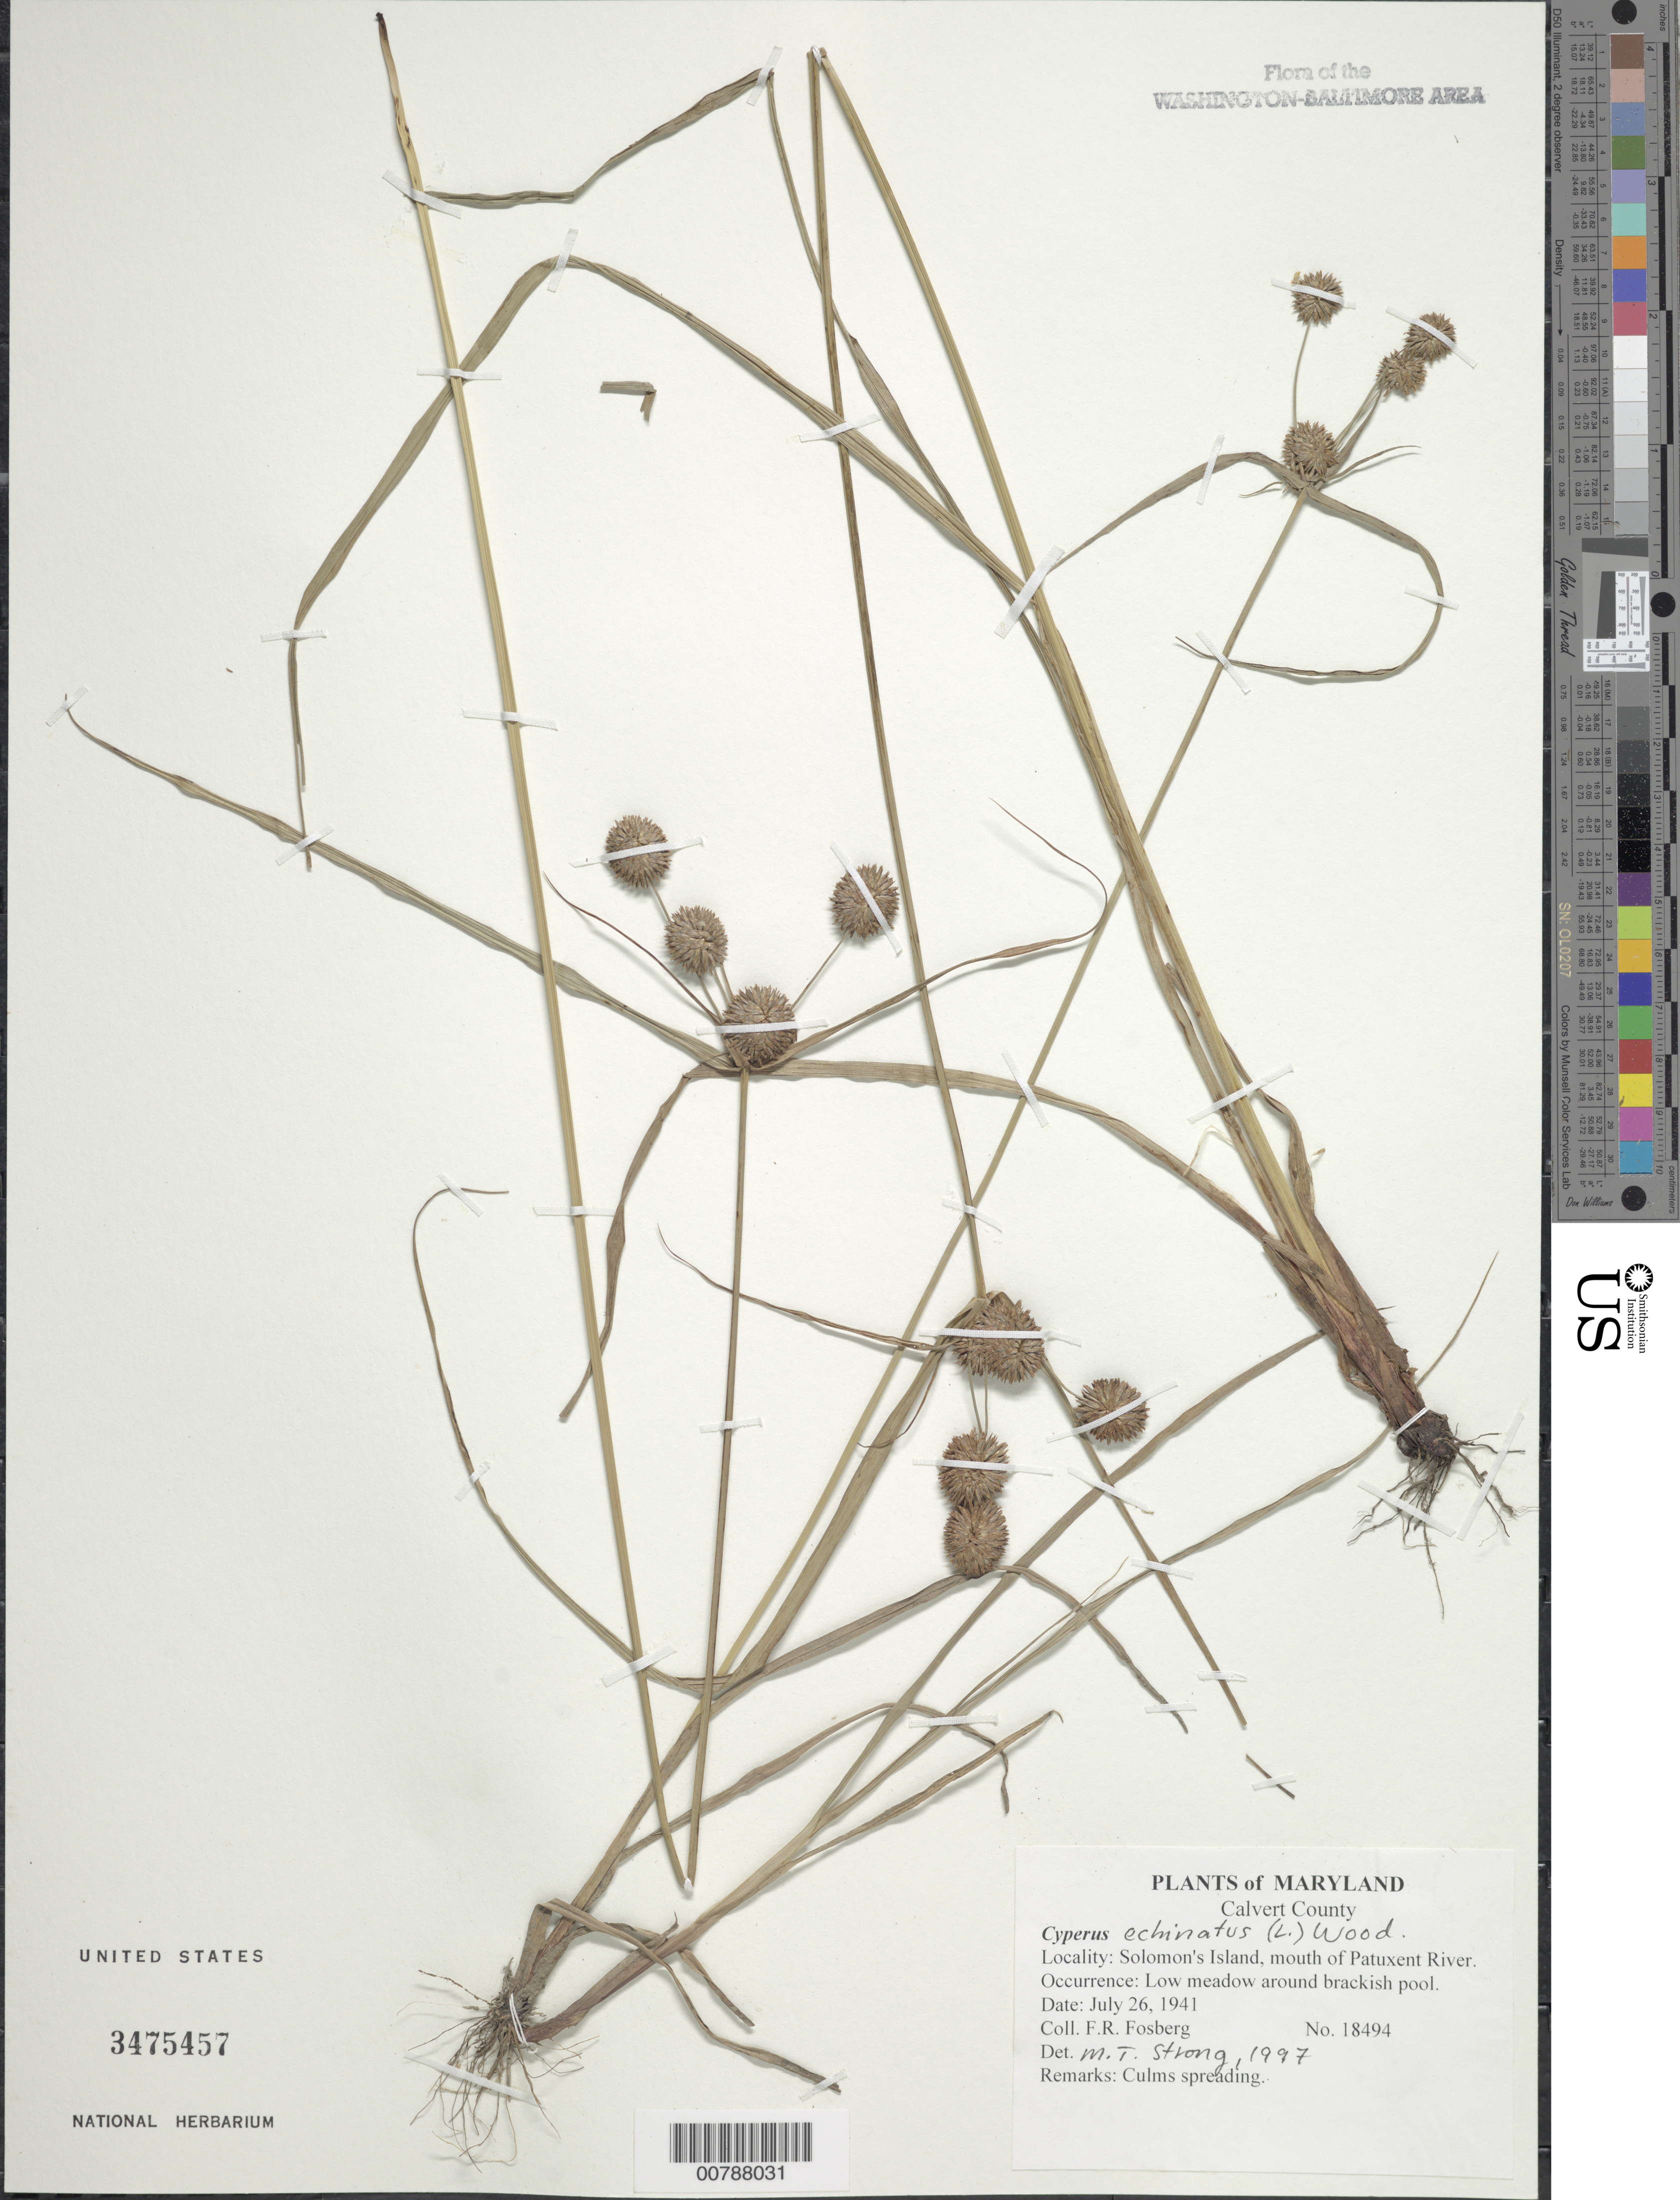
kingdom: Plantae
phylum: Tracheophyta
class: Liliopsida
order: Poales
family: Cyperaceae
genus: Cyperus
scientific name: Cyperus echinatus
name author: (L.) Alph. Wood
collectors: F. R. Fosberg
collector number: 18494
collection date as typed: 26 Jul 1941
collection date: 1941-07-26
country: United States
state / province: Maryland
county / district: Calvert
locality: Solomon's Island, mouth of Patuxent River.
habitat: Low meadow around brackish pool.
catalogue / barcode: US 3475457